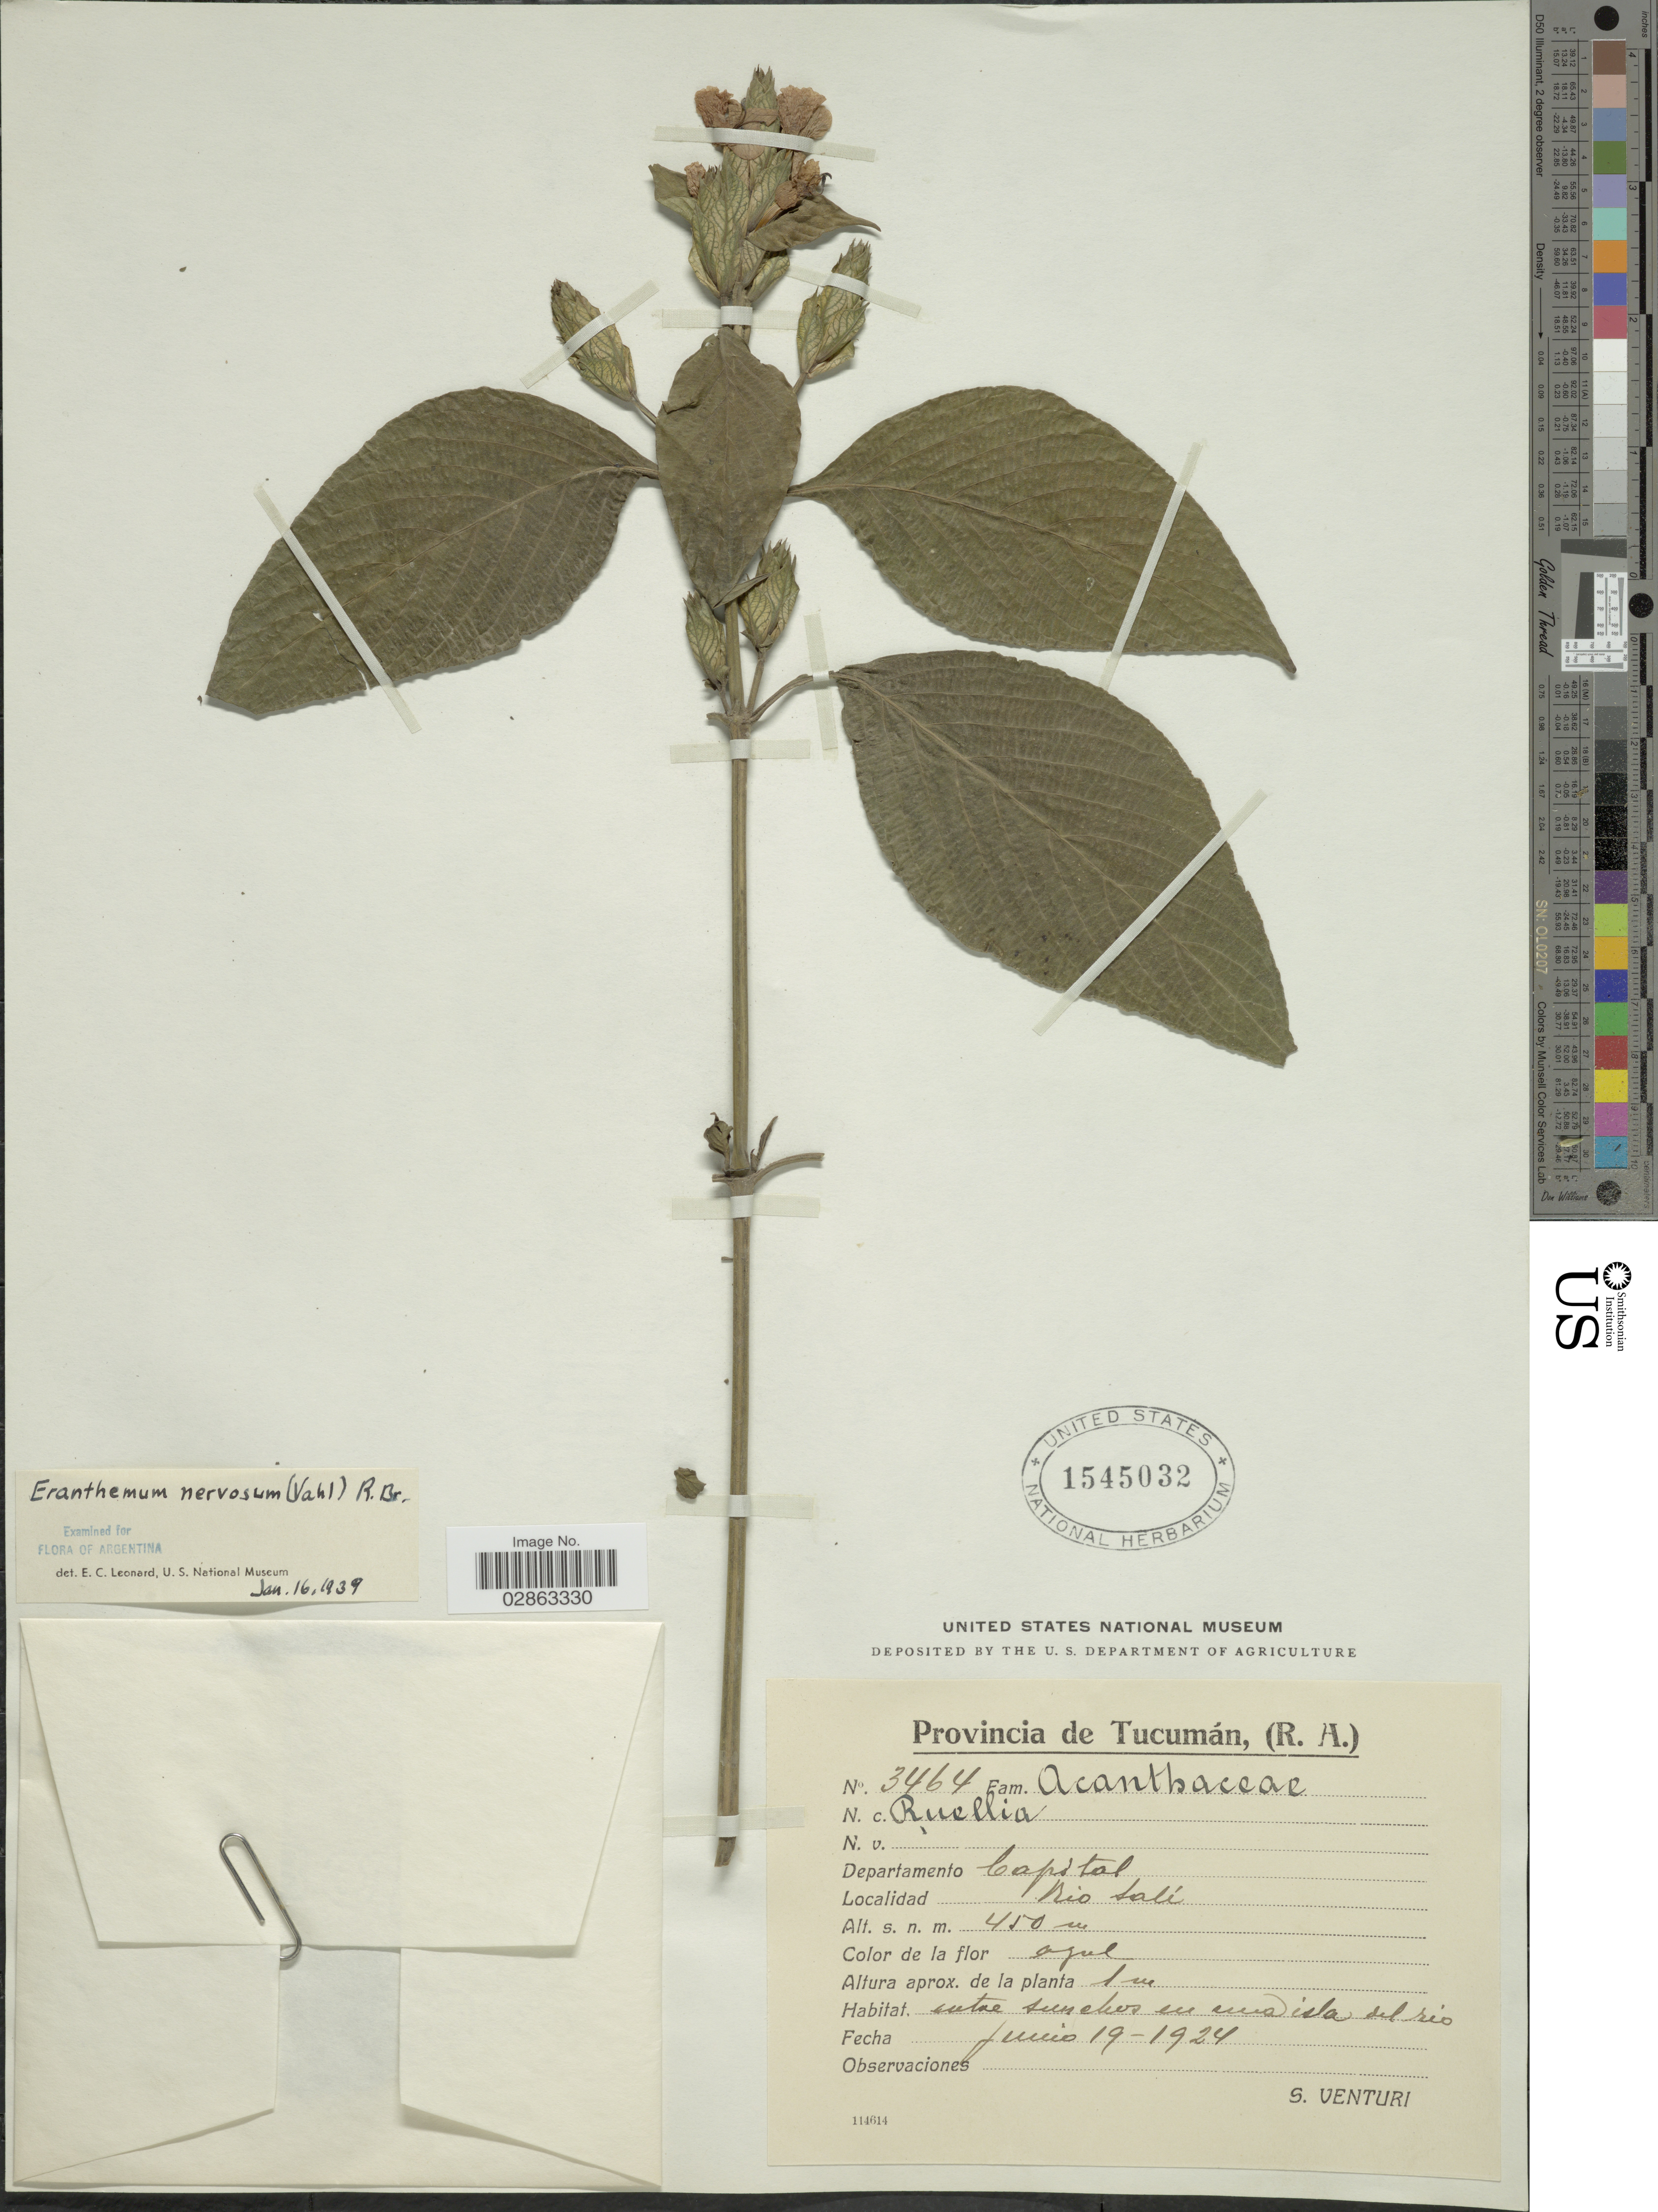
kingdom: Plantae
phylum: Tracheophyta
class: Magnoliopsida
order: Lamiales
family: Acanthaceae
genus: Eranthemum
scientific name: Eranthemum pulchellum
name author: Andrews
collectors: S. Venturi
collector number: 3464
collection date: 1924-06-19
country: Argentina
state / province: Tucuman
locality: Departamento Capital. Rio Sali.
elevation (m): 450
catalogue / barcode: US 1545032